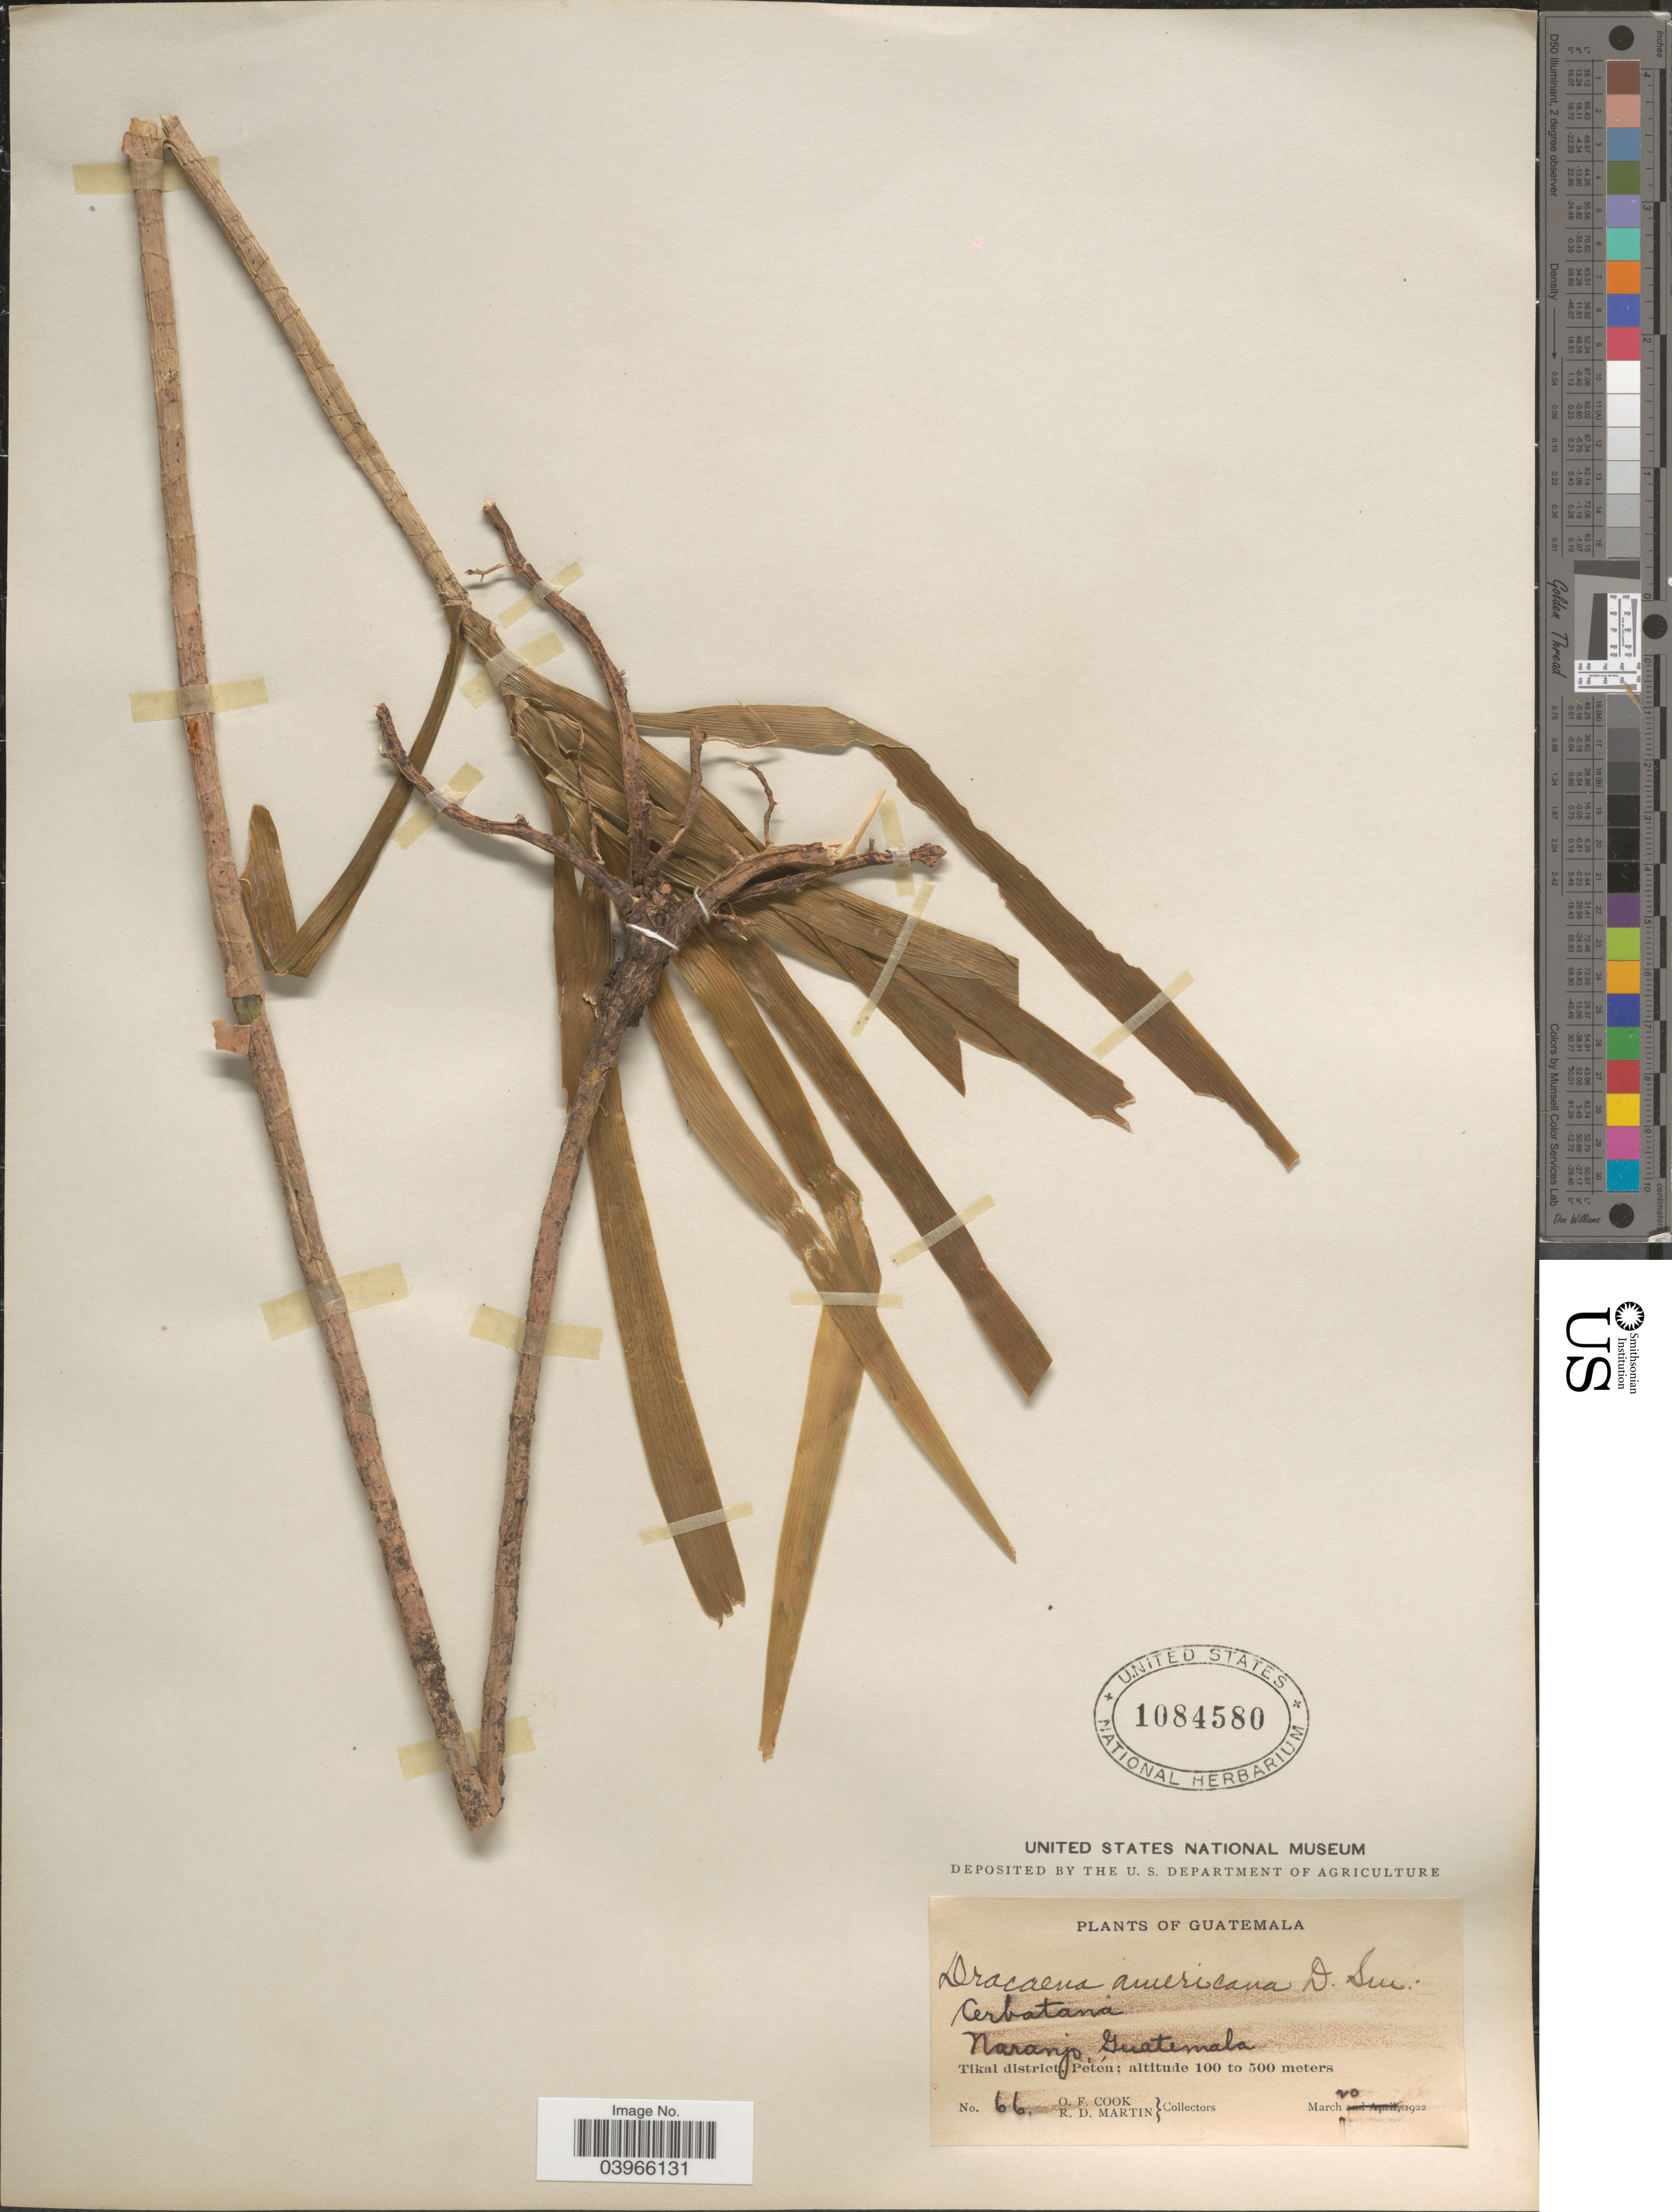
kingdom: Plantae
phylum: Tracheophyta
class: Liliopsida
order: Asparagales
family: Asparagaceae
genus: Dracaena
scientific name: Dracaena americana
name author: Donn. Sm. in Sarg.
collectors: O. F. Cook & R. D. Martin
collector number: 66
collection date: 1922-03-20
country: Guatemala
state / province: El Peten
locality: Naranjo, Guatemala. Tikal district.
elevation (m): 100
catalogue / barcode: US 1084580